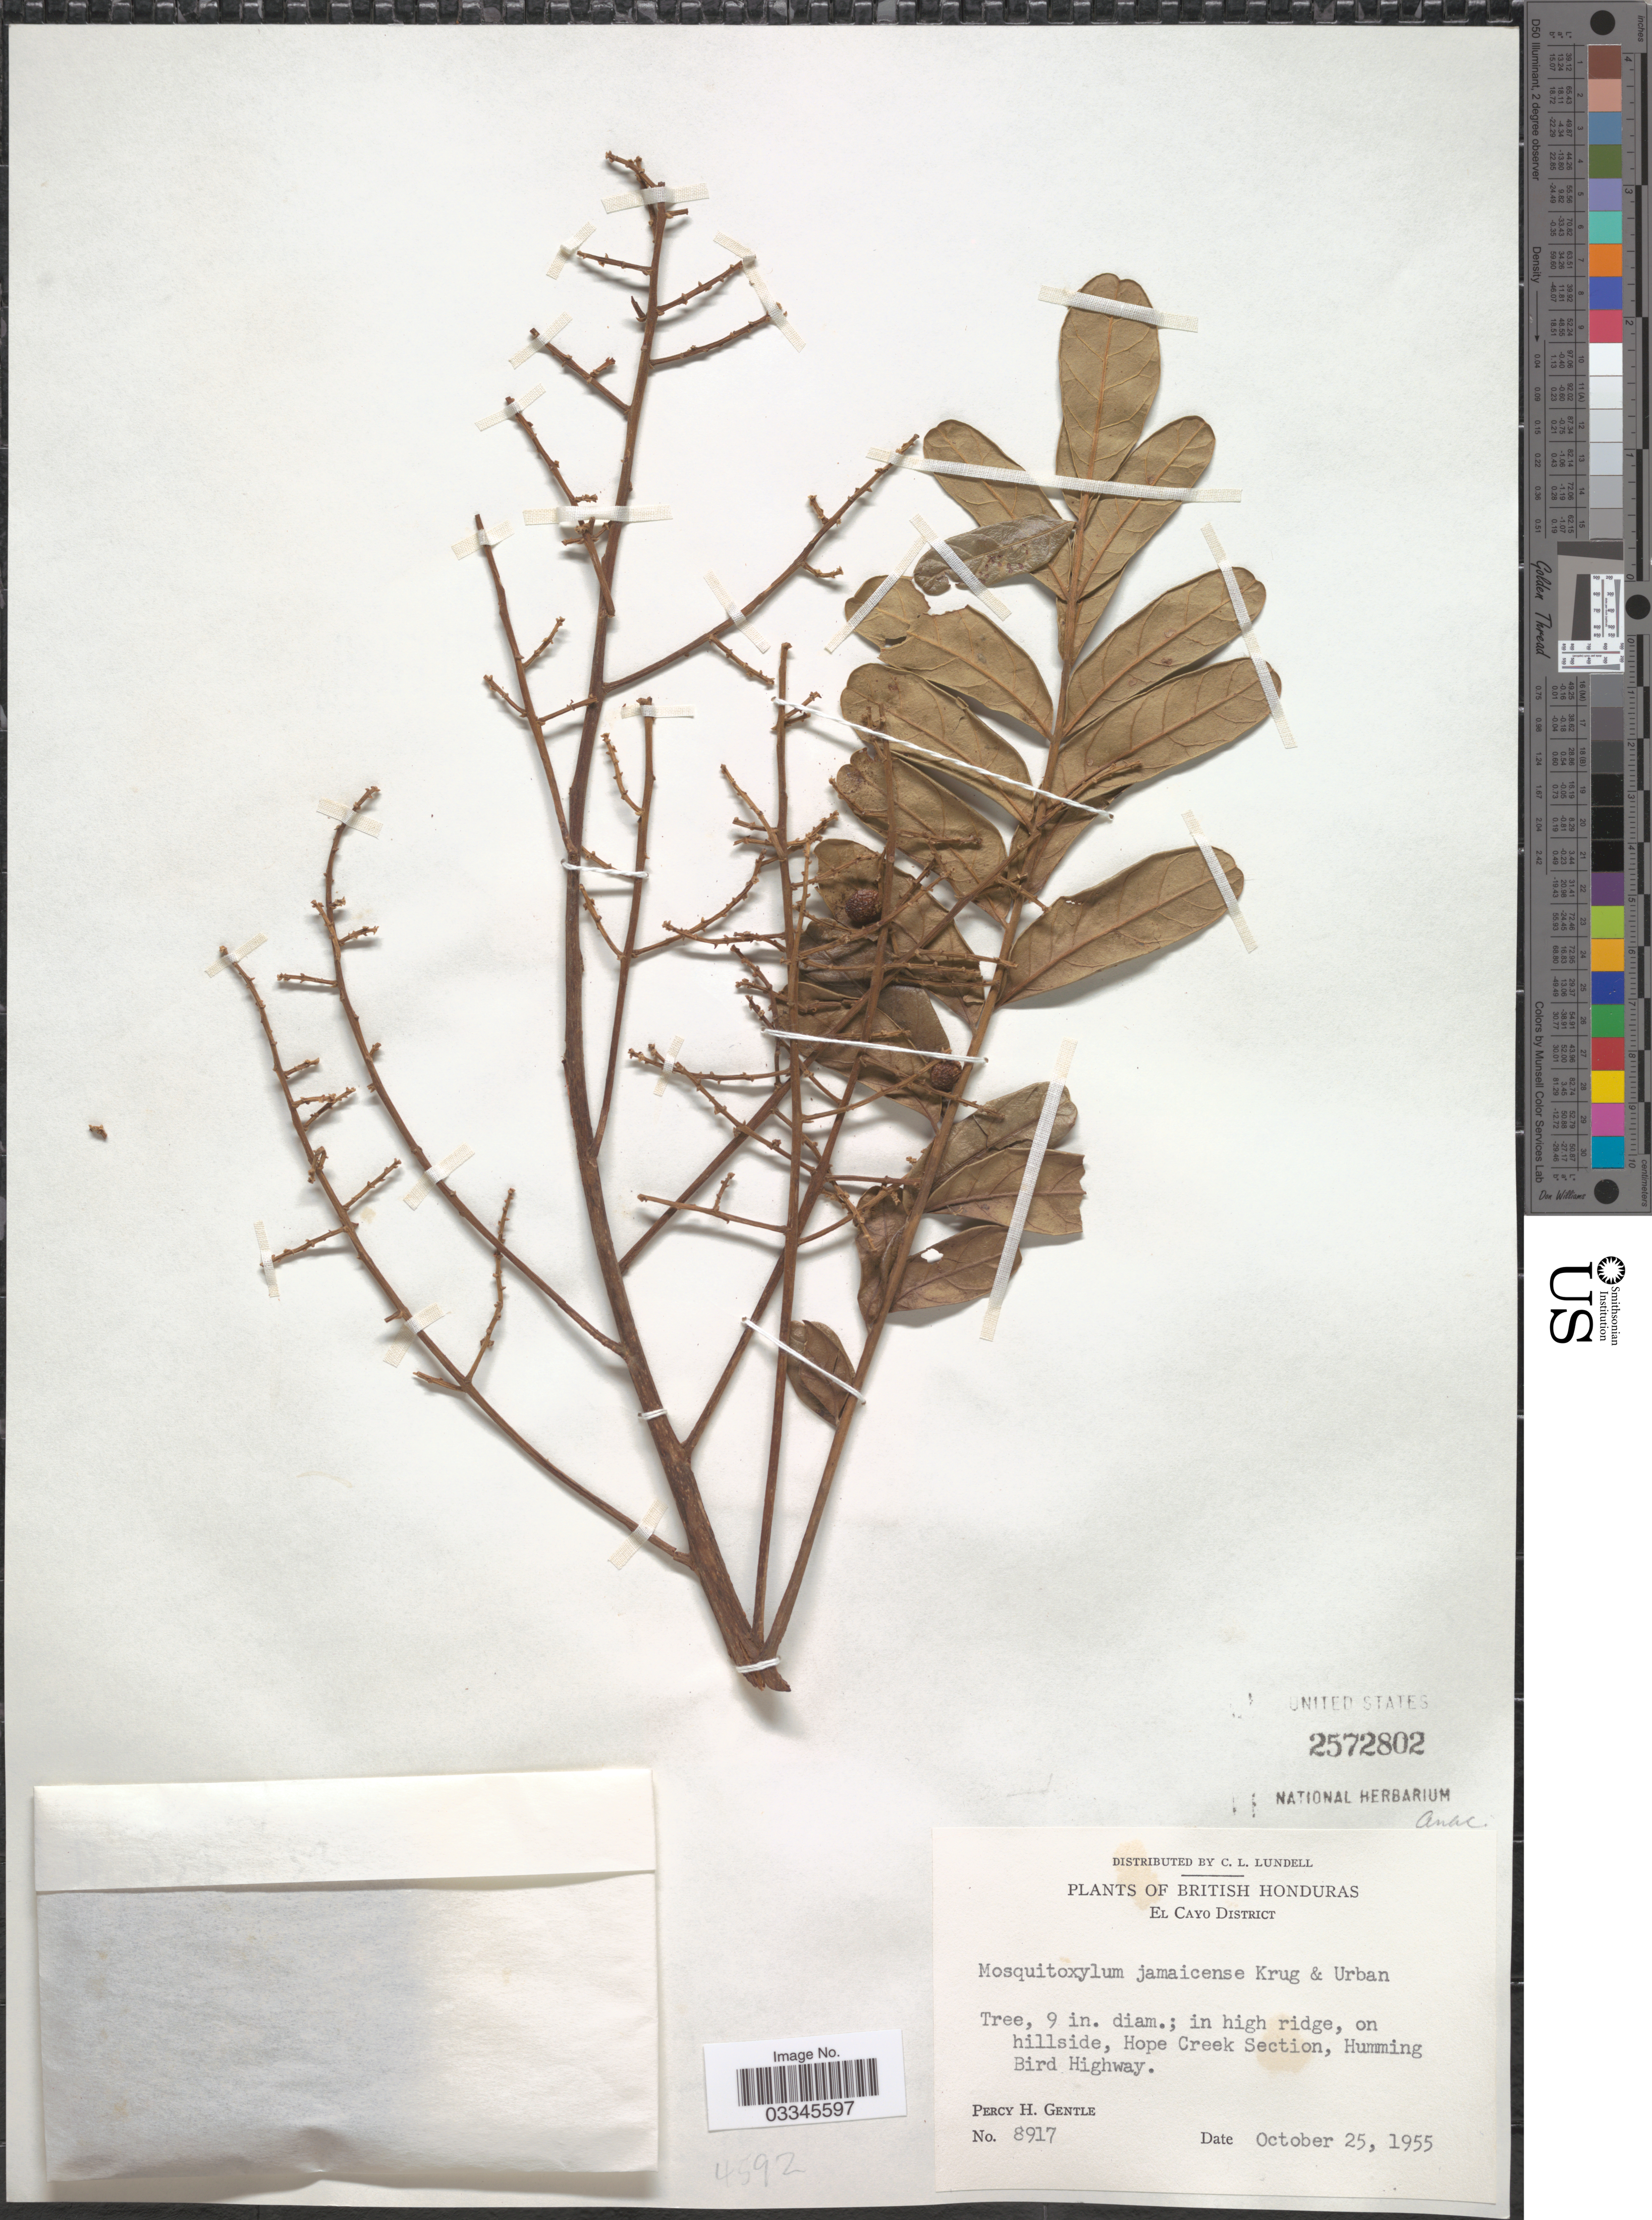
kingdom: Plantae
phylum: Tracheophyta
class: Magnoliopsida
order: Sapindales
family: Anacardiaceae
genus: Mosquitoxylum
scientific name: Mosquitoxylum jamaicense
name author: Krug & Urb.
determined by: Mitchell, J. D.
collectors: P. H. Gentle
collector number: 8917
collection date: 1955-10-25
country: Belize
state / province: Cayo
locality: British Honduras. El Cayo District. In high ridge, on hillside, Hope Creek Section, Humming Bird Highway.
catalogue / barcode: US 2572802